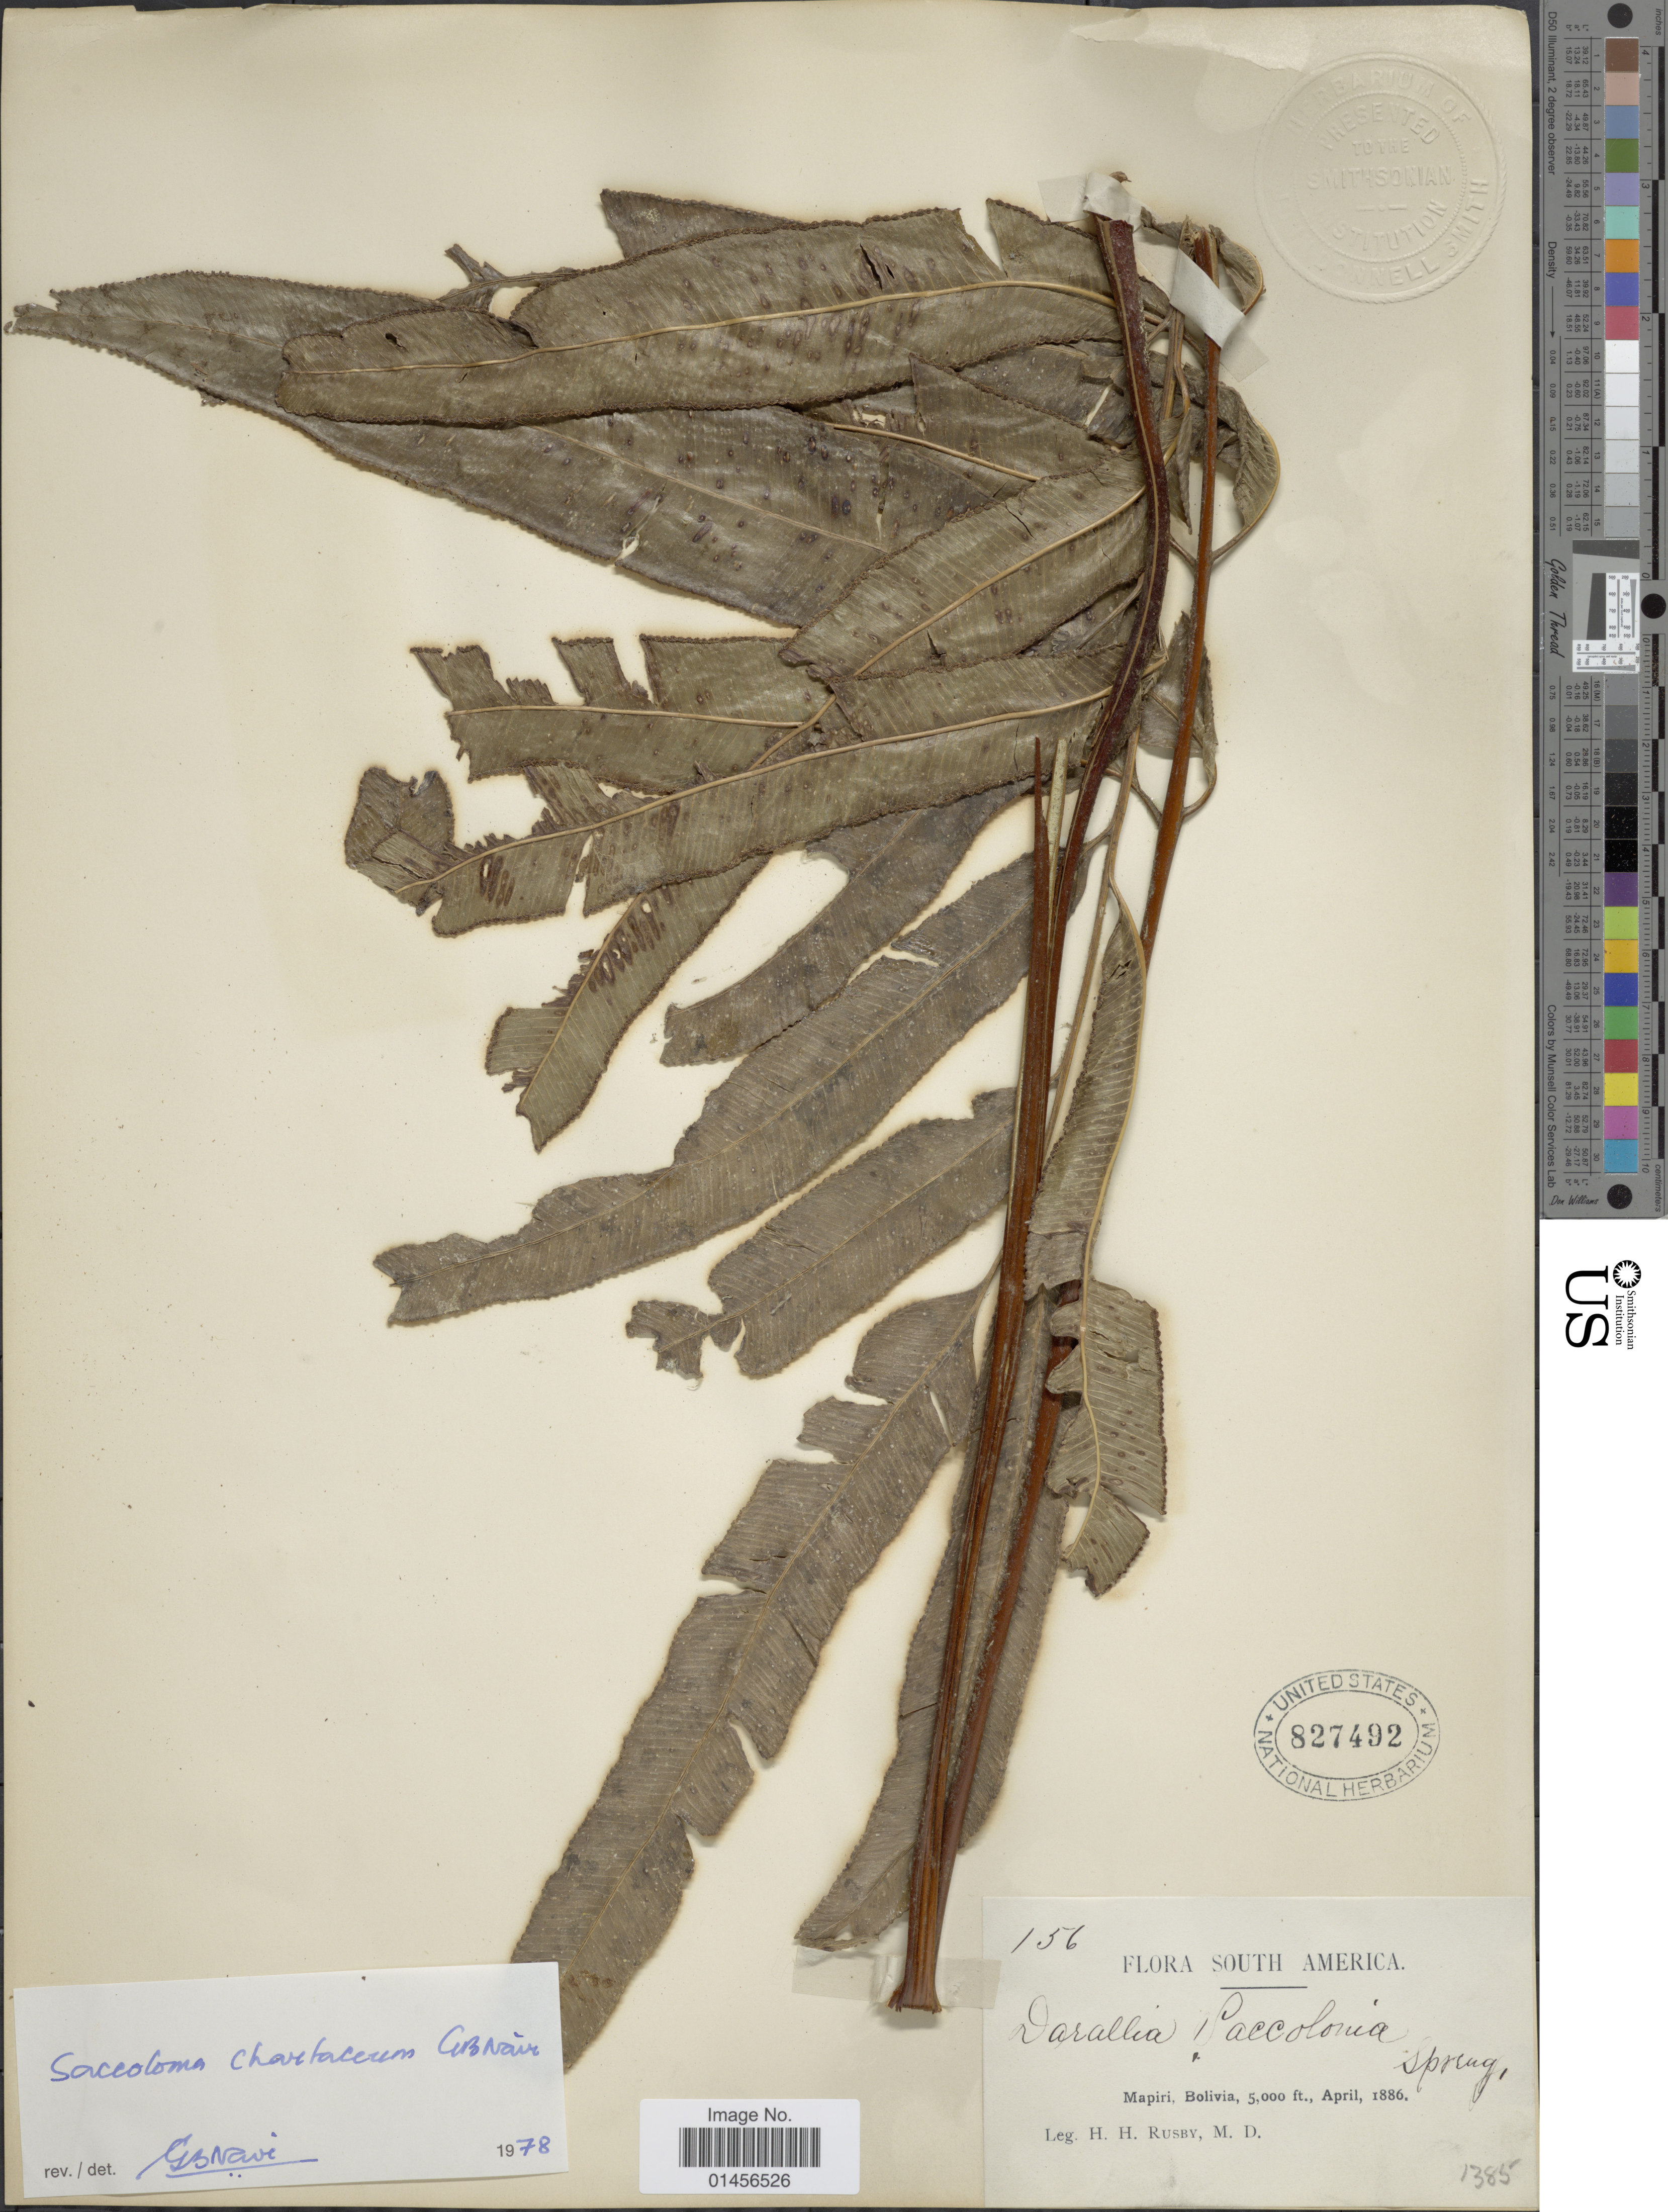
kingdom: Plantae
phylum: Tracheophyta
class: Polypodiopsida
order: Polypodiales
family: Saccolomataceae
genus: Saccoloma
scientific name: Saccoloma elegans subsp. chartaceum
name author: Cremers & K.U. Kramer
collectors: H. H. Rusby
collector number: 156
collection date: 1886-04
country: Bolivia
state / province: La Páz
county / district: Larecaja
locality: Mapiri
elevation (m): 1524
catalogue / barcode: US 827492